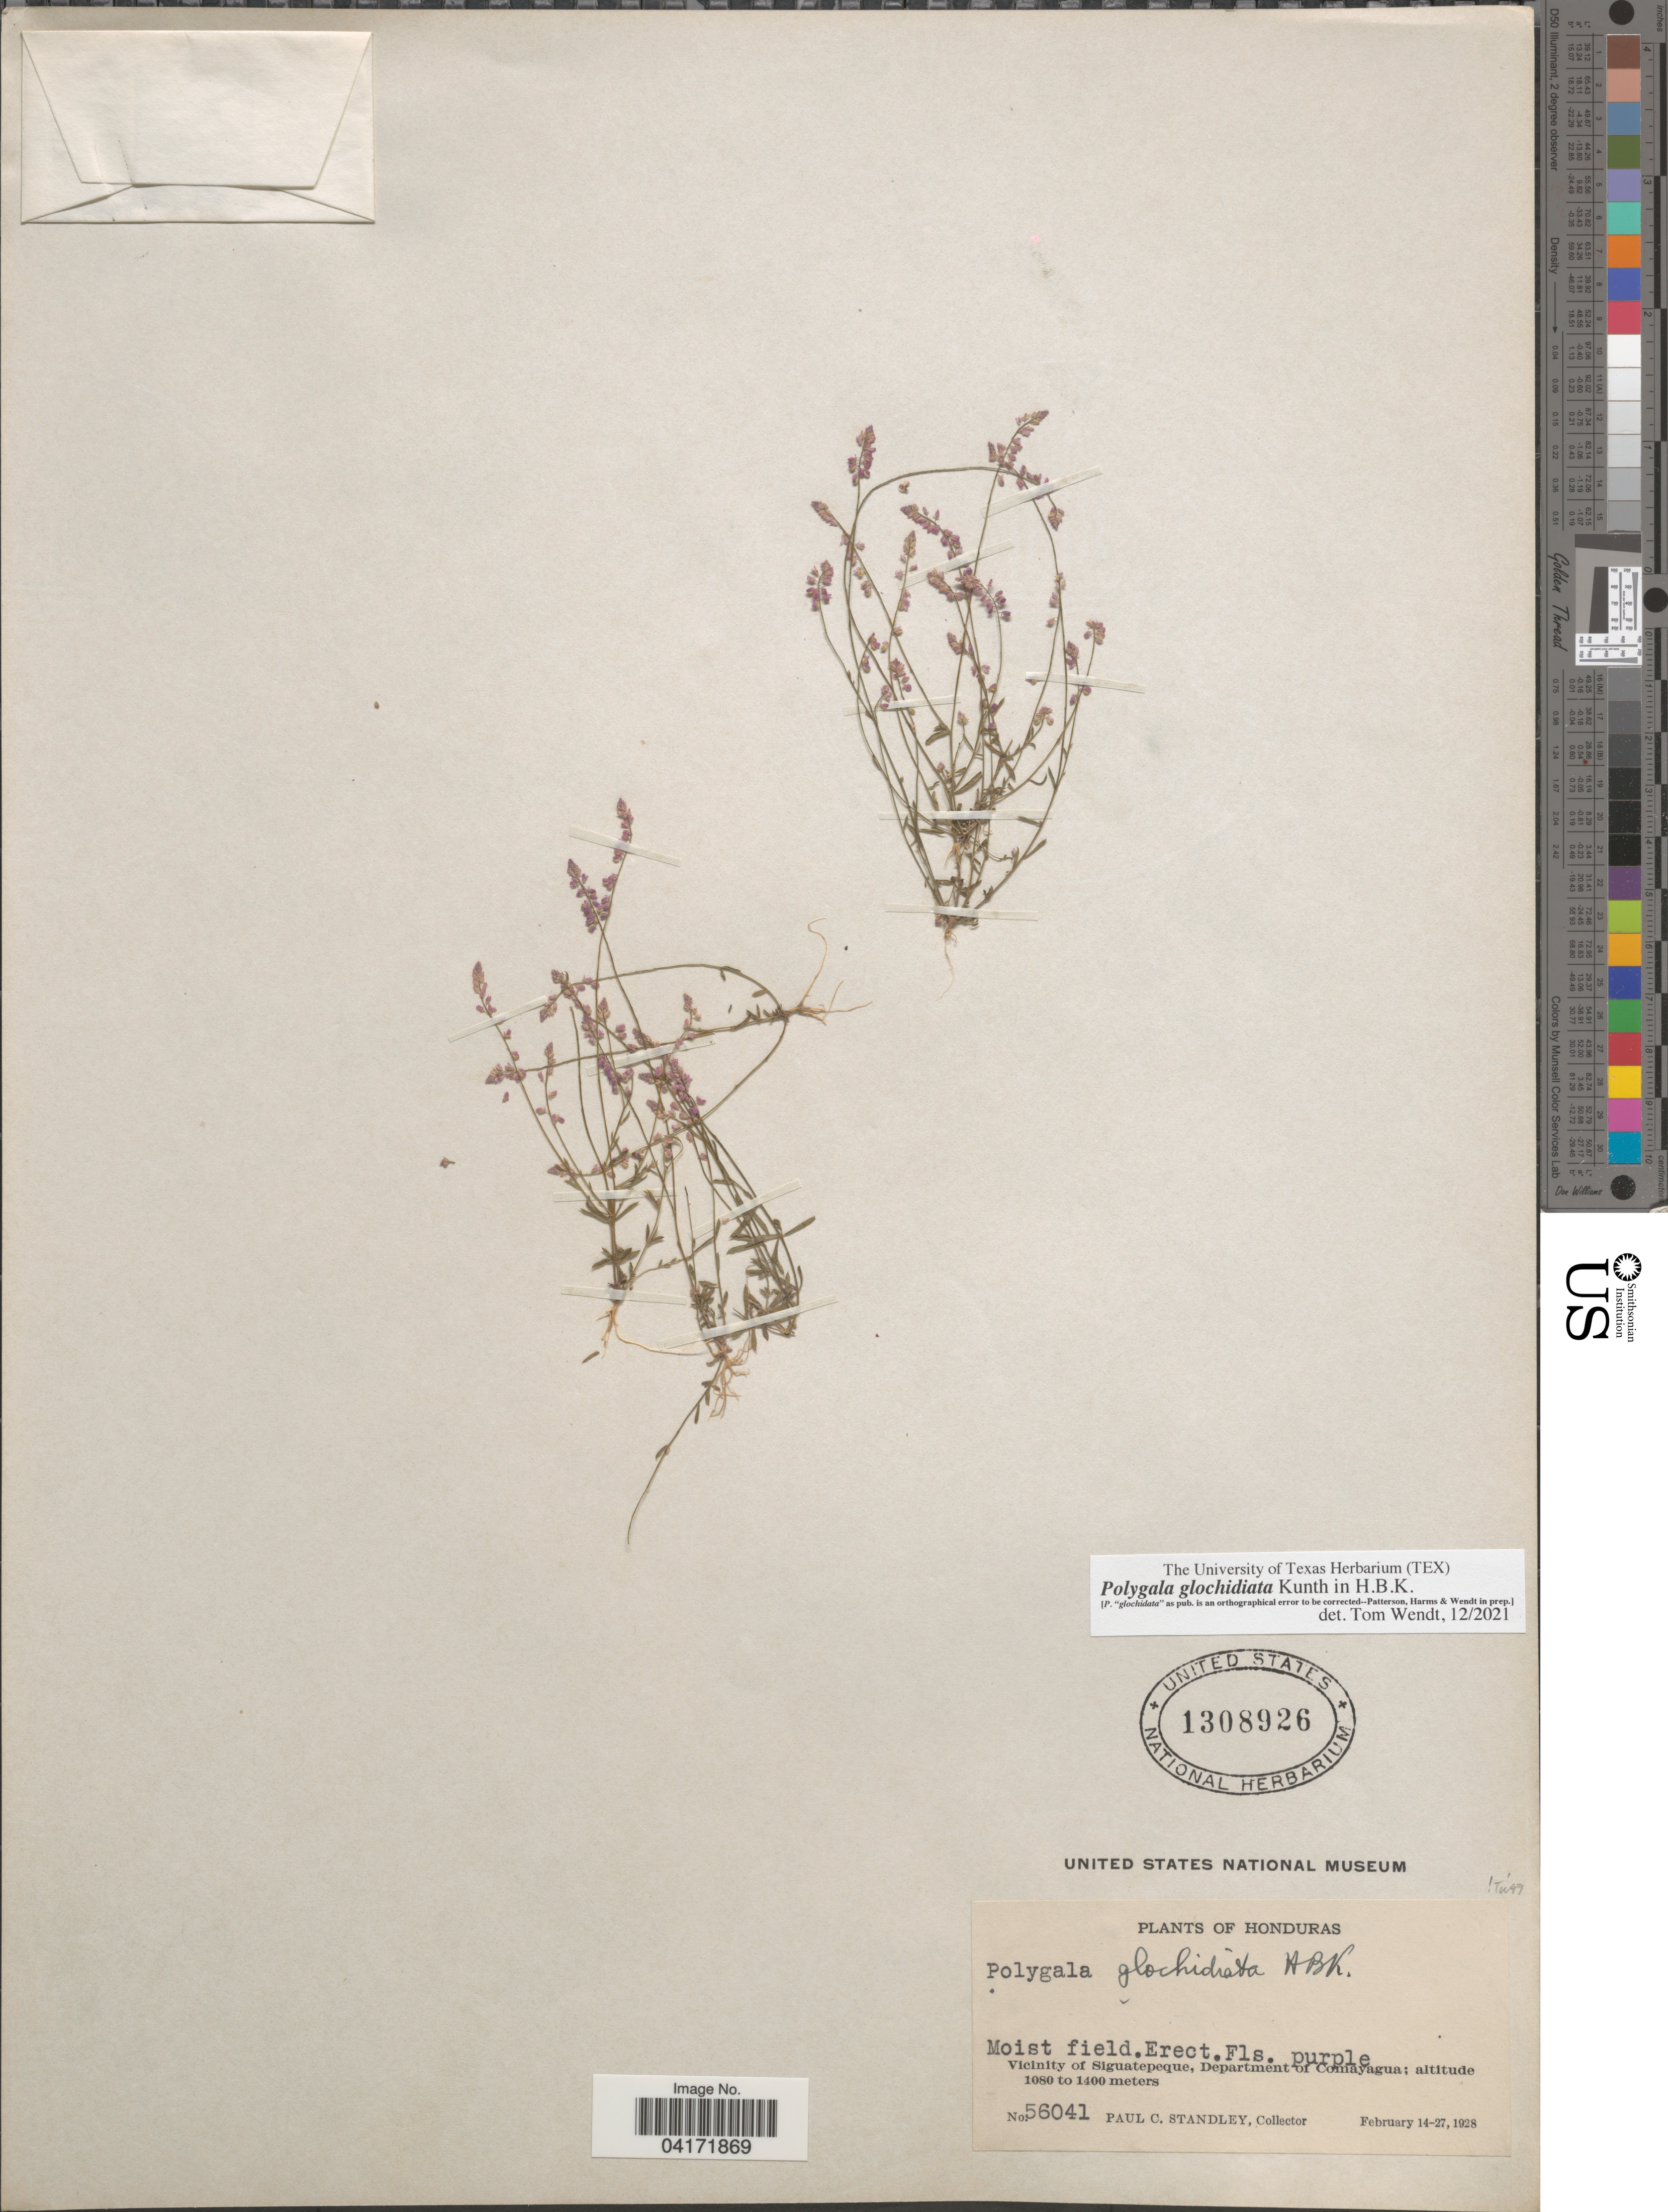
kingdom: Plantae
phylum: Tracheophyta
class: Magnoliopsida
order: Fabales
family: Polygalaceae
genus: Polygala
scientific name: Polygala glochidiata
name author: Kunth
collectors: P. C. Standley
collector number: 56041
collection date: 1928-02-14/1928-02-27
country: Honduras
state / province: Comayagua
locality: Vicinity of Siguatepeque, Department of Comayagua.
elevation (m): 1080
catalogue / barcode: US 1308926